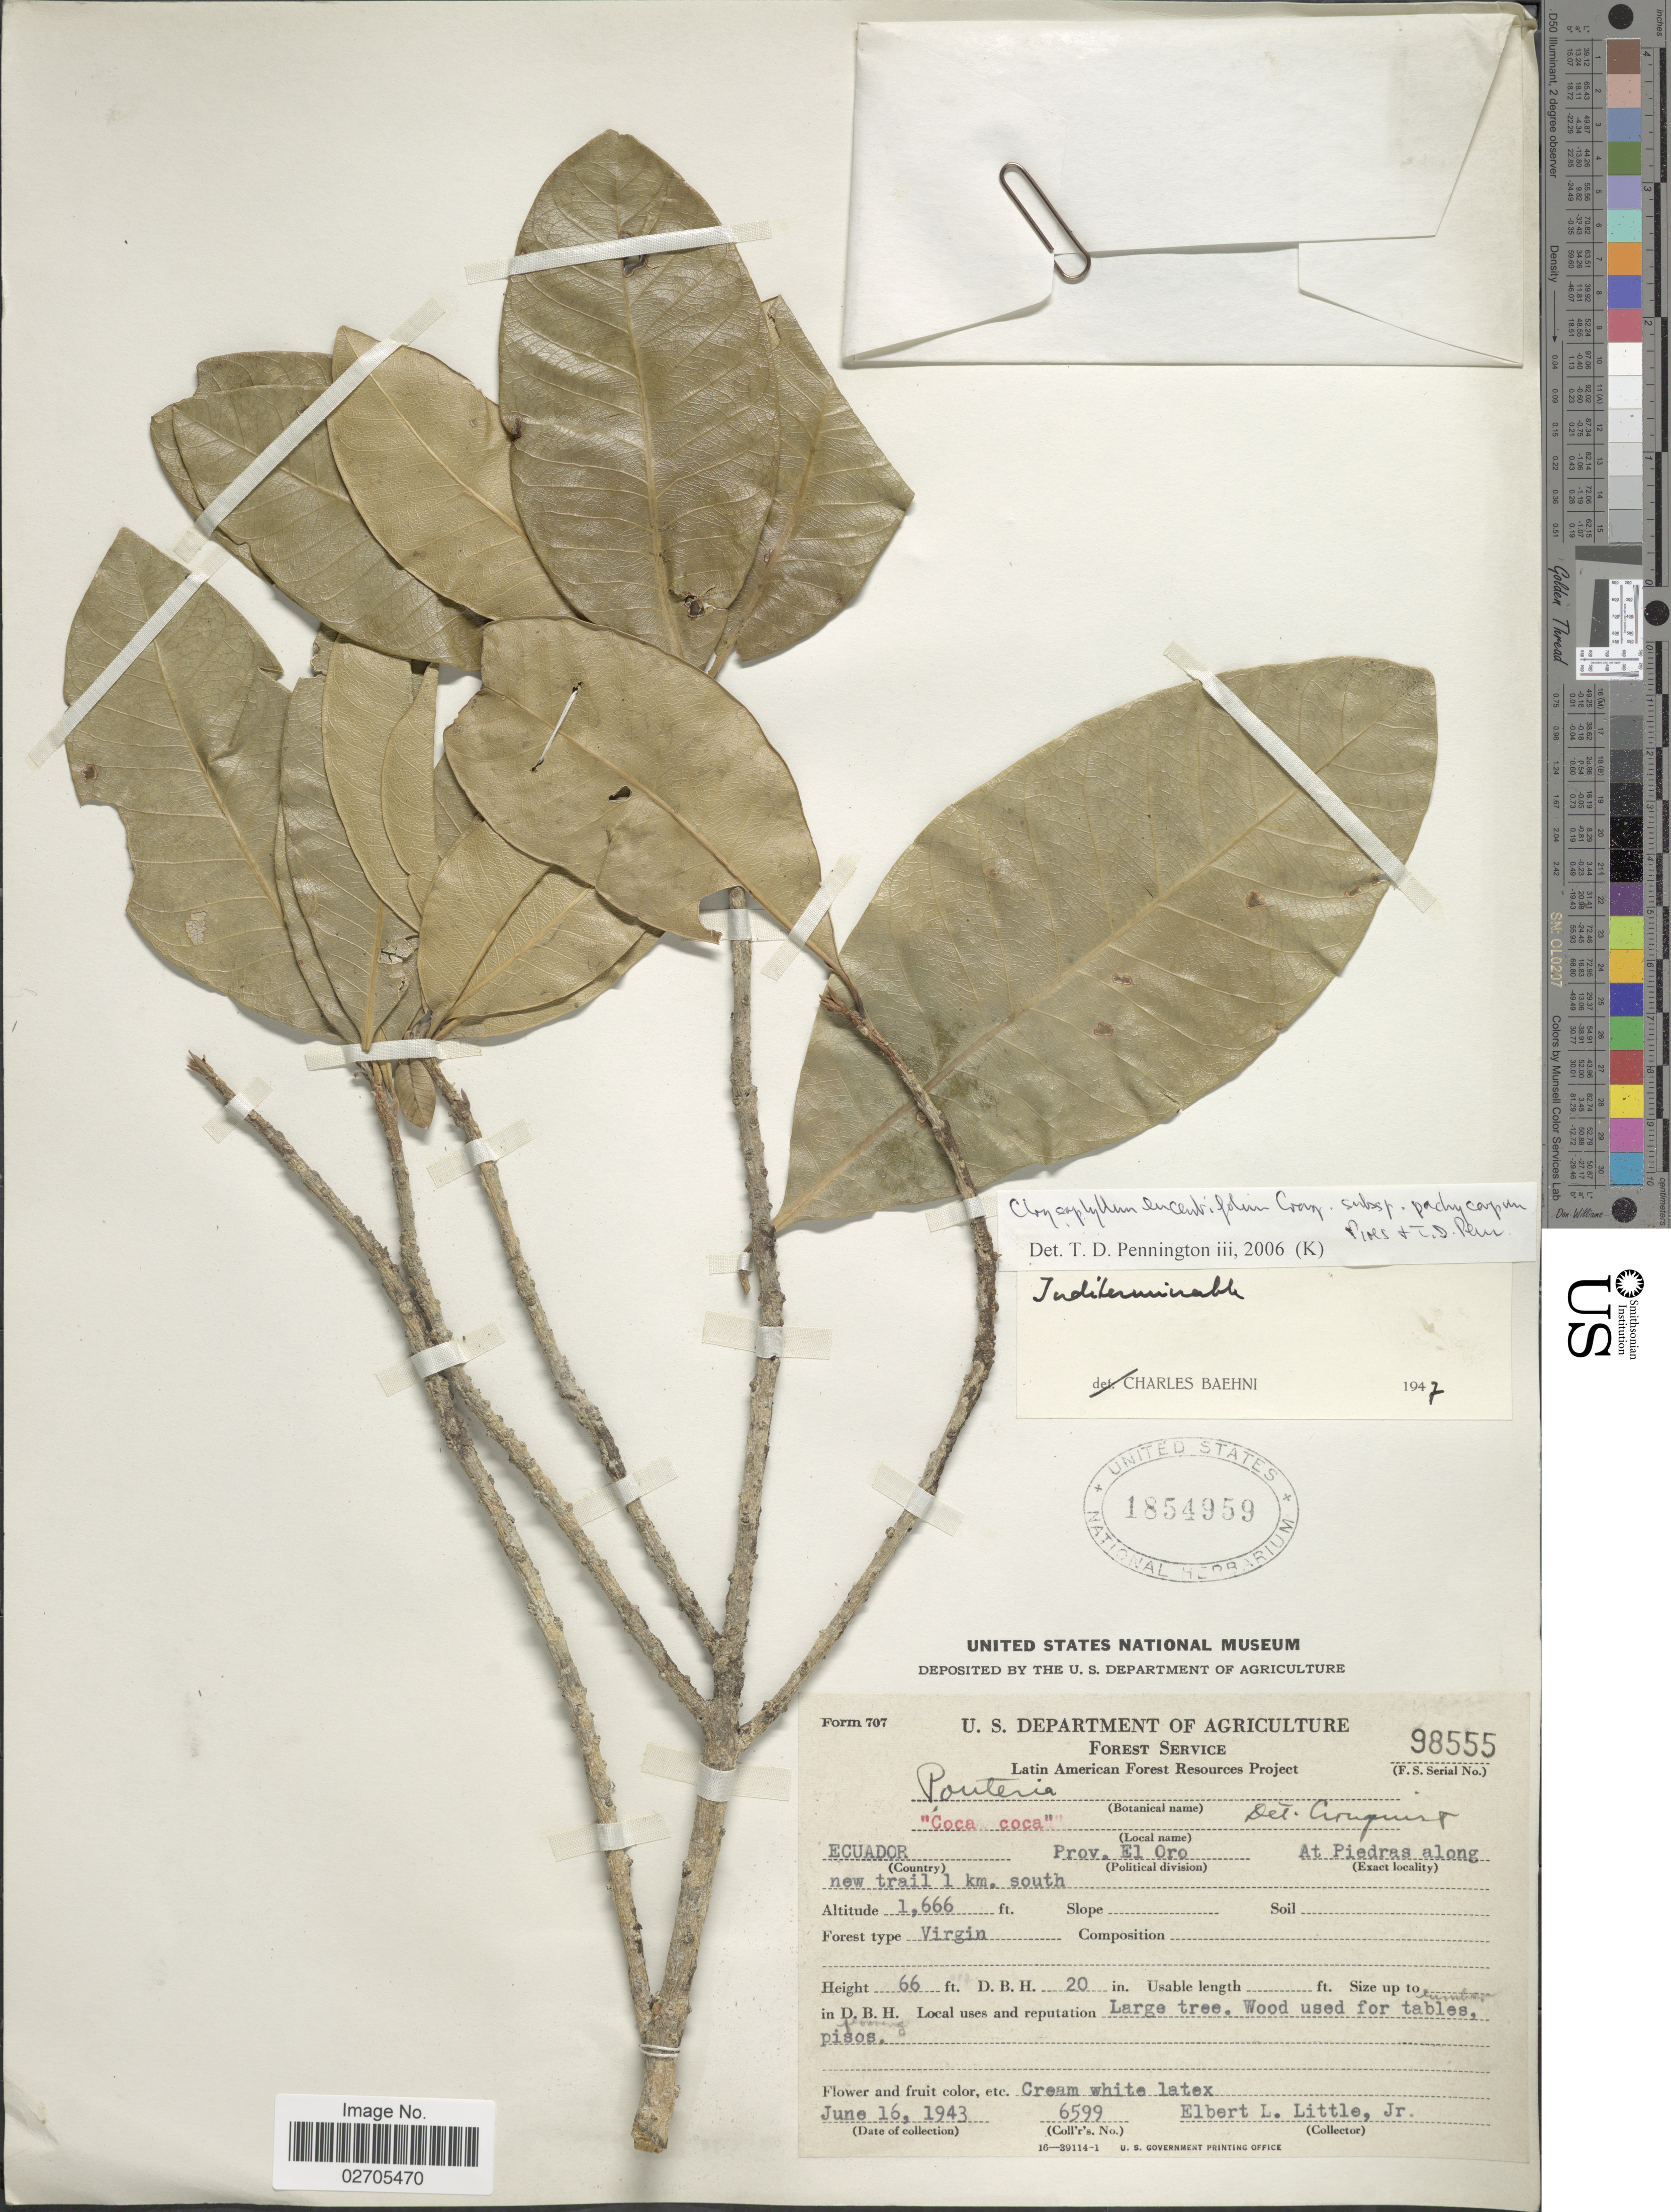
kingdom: Plantae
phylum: Tracheophyta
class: Magnoliopsida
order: Ericales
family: Sapotaceae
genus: Chrysophyllum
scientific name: Chrysophyllum lucentifolium subsp. pachycarpum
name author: Pires & T.D. Penn.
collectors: E. L. Little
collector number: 6599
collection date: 1943-06-16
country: Ecuador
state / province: El Oro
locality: At Piedras along new trail 1 km south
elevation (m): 508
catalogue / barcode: US 1854959